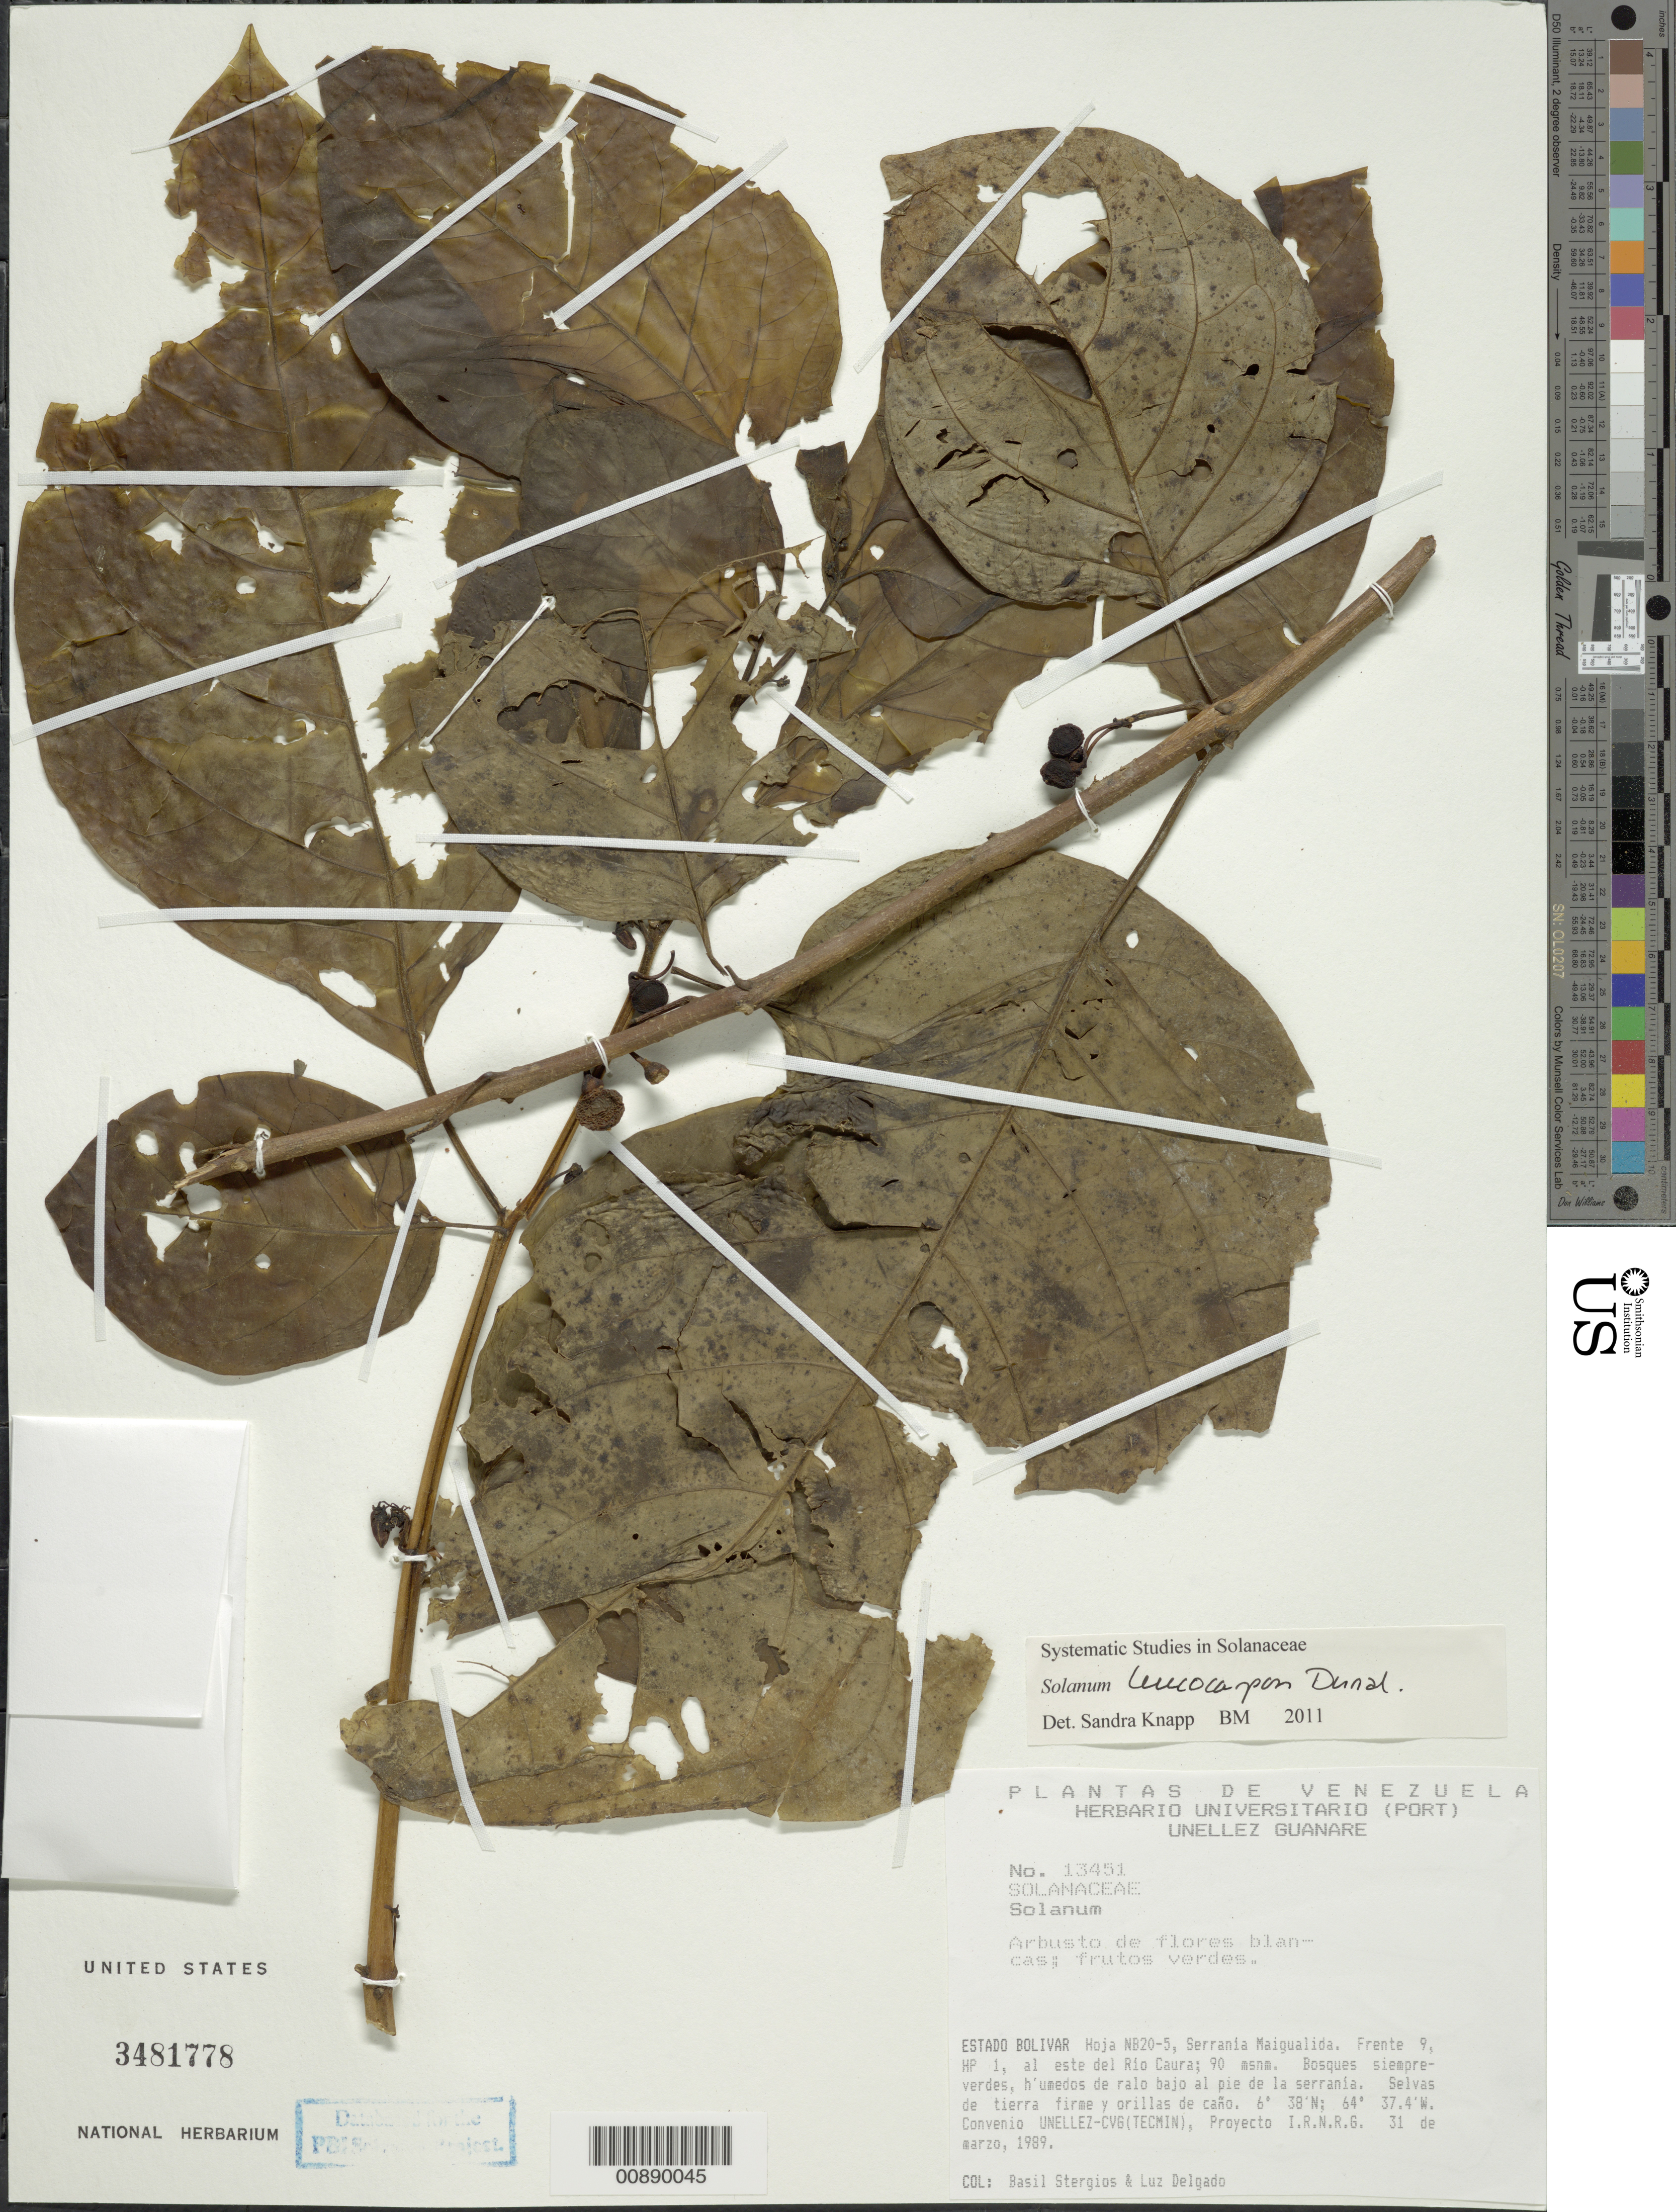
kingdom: Plantae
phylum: Tracheophyta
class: Magnoliopsida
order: Solanales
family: Solanaceae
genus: Solanum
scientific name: Solanum leucocarpon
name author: Dunal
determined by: Knapp, S. D.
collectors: B. G. Stergios & L. Delgado V.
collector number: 13451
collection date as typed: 31 Mar 1989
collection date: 1989-03-31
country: Venezuela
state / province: Bolívar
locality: Serrania Maigualida, E del río Caura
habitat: bosques siempre verdes, humedos de ralo bajo al pie de la serrania; selvas de terras firme y orillas de caño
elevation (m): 90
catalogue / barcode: US 3481778